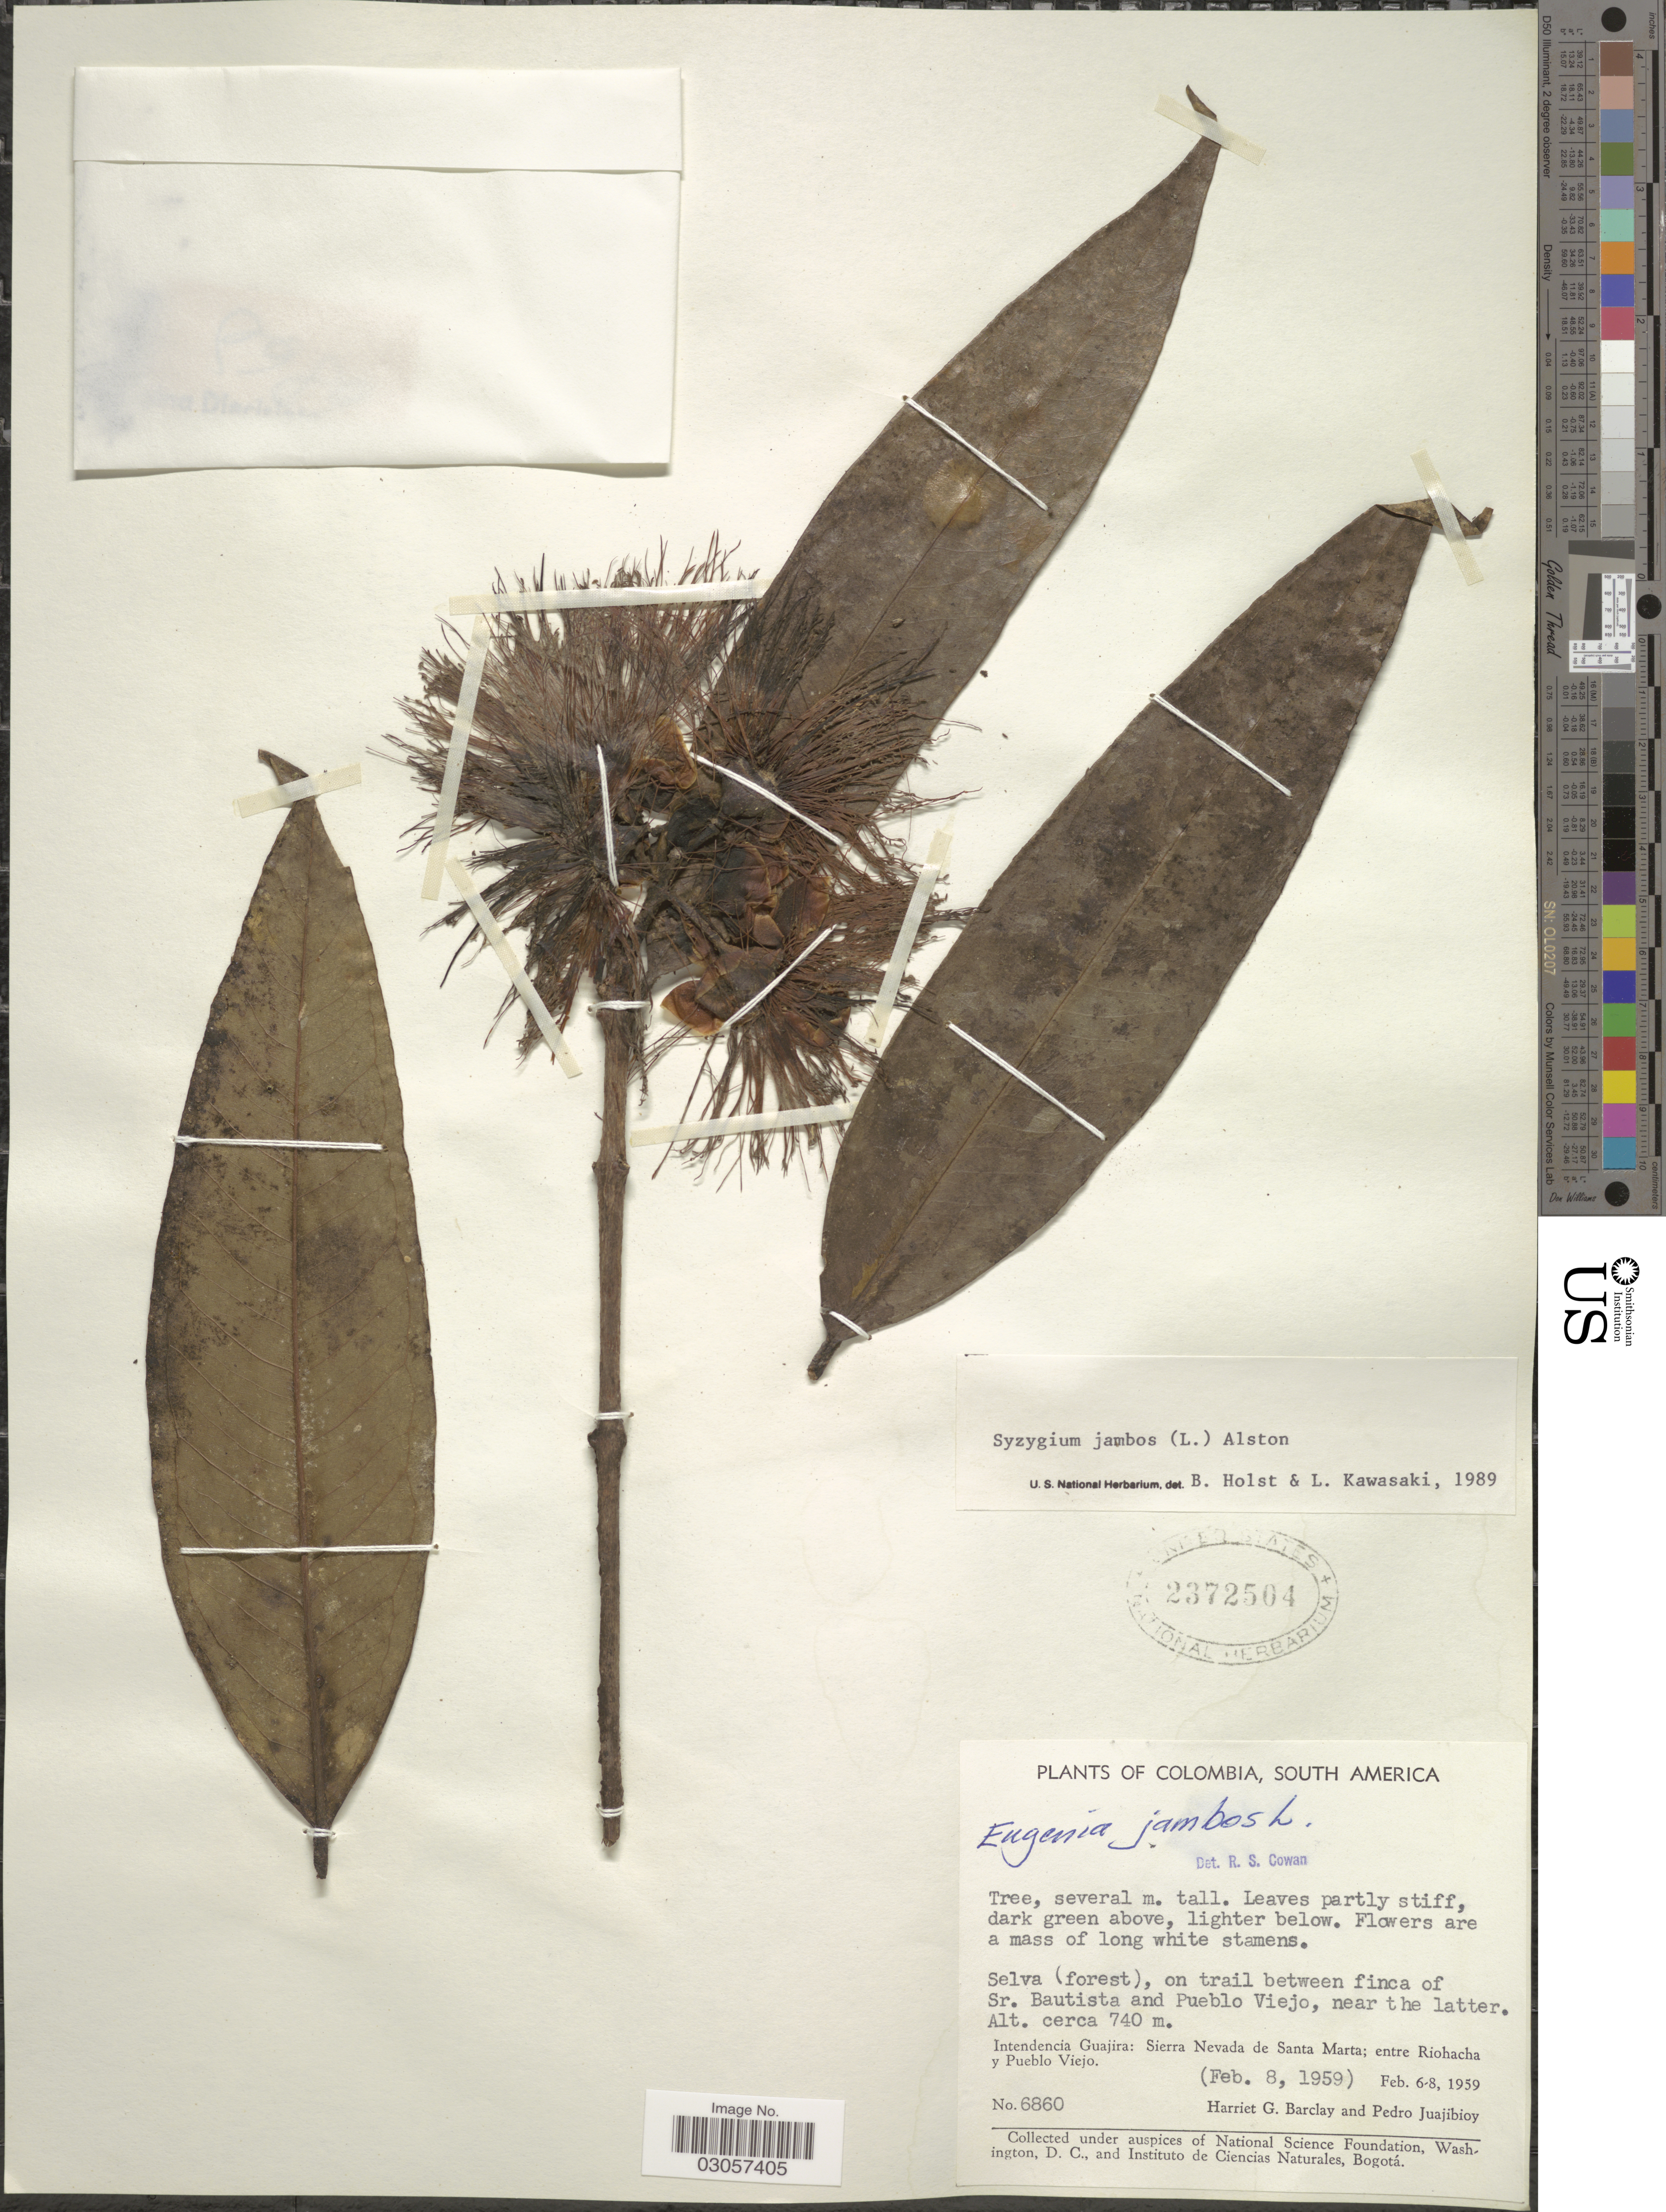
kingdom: Plantae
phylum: Tracheophyta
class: Magnoliopsida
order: Myrtales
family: Myrtaceae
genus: Syzygium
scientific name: Syzygium jambos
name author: (L.) Alston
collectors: H. G. Barclay & P. Juajibioy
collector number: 6860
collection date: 1959-02-08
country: Colombia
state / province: La Guajira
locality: Selva (forest), on trail between finca of Sr. Bautista and Pueblo Viejo, near the latter, Intendencia Guajira: Sierra Nevada de Santa Marta; entre Riohacha y Pueblo Viejo.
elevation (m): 740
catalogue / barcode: US 2372504